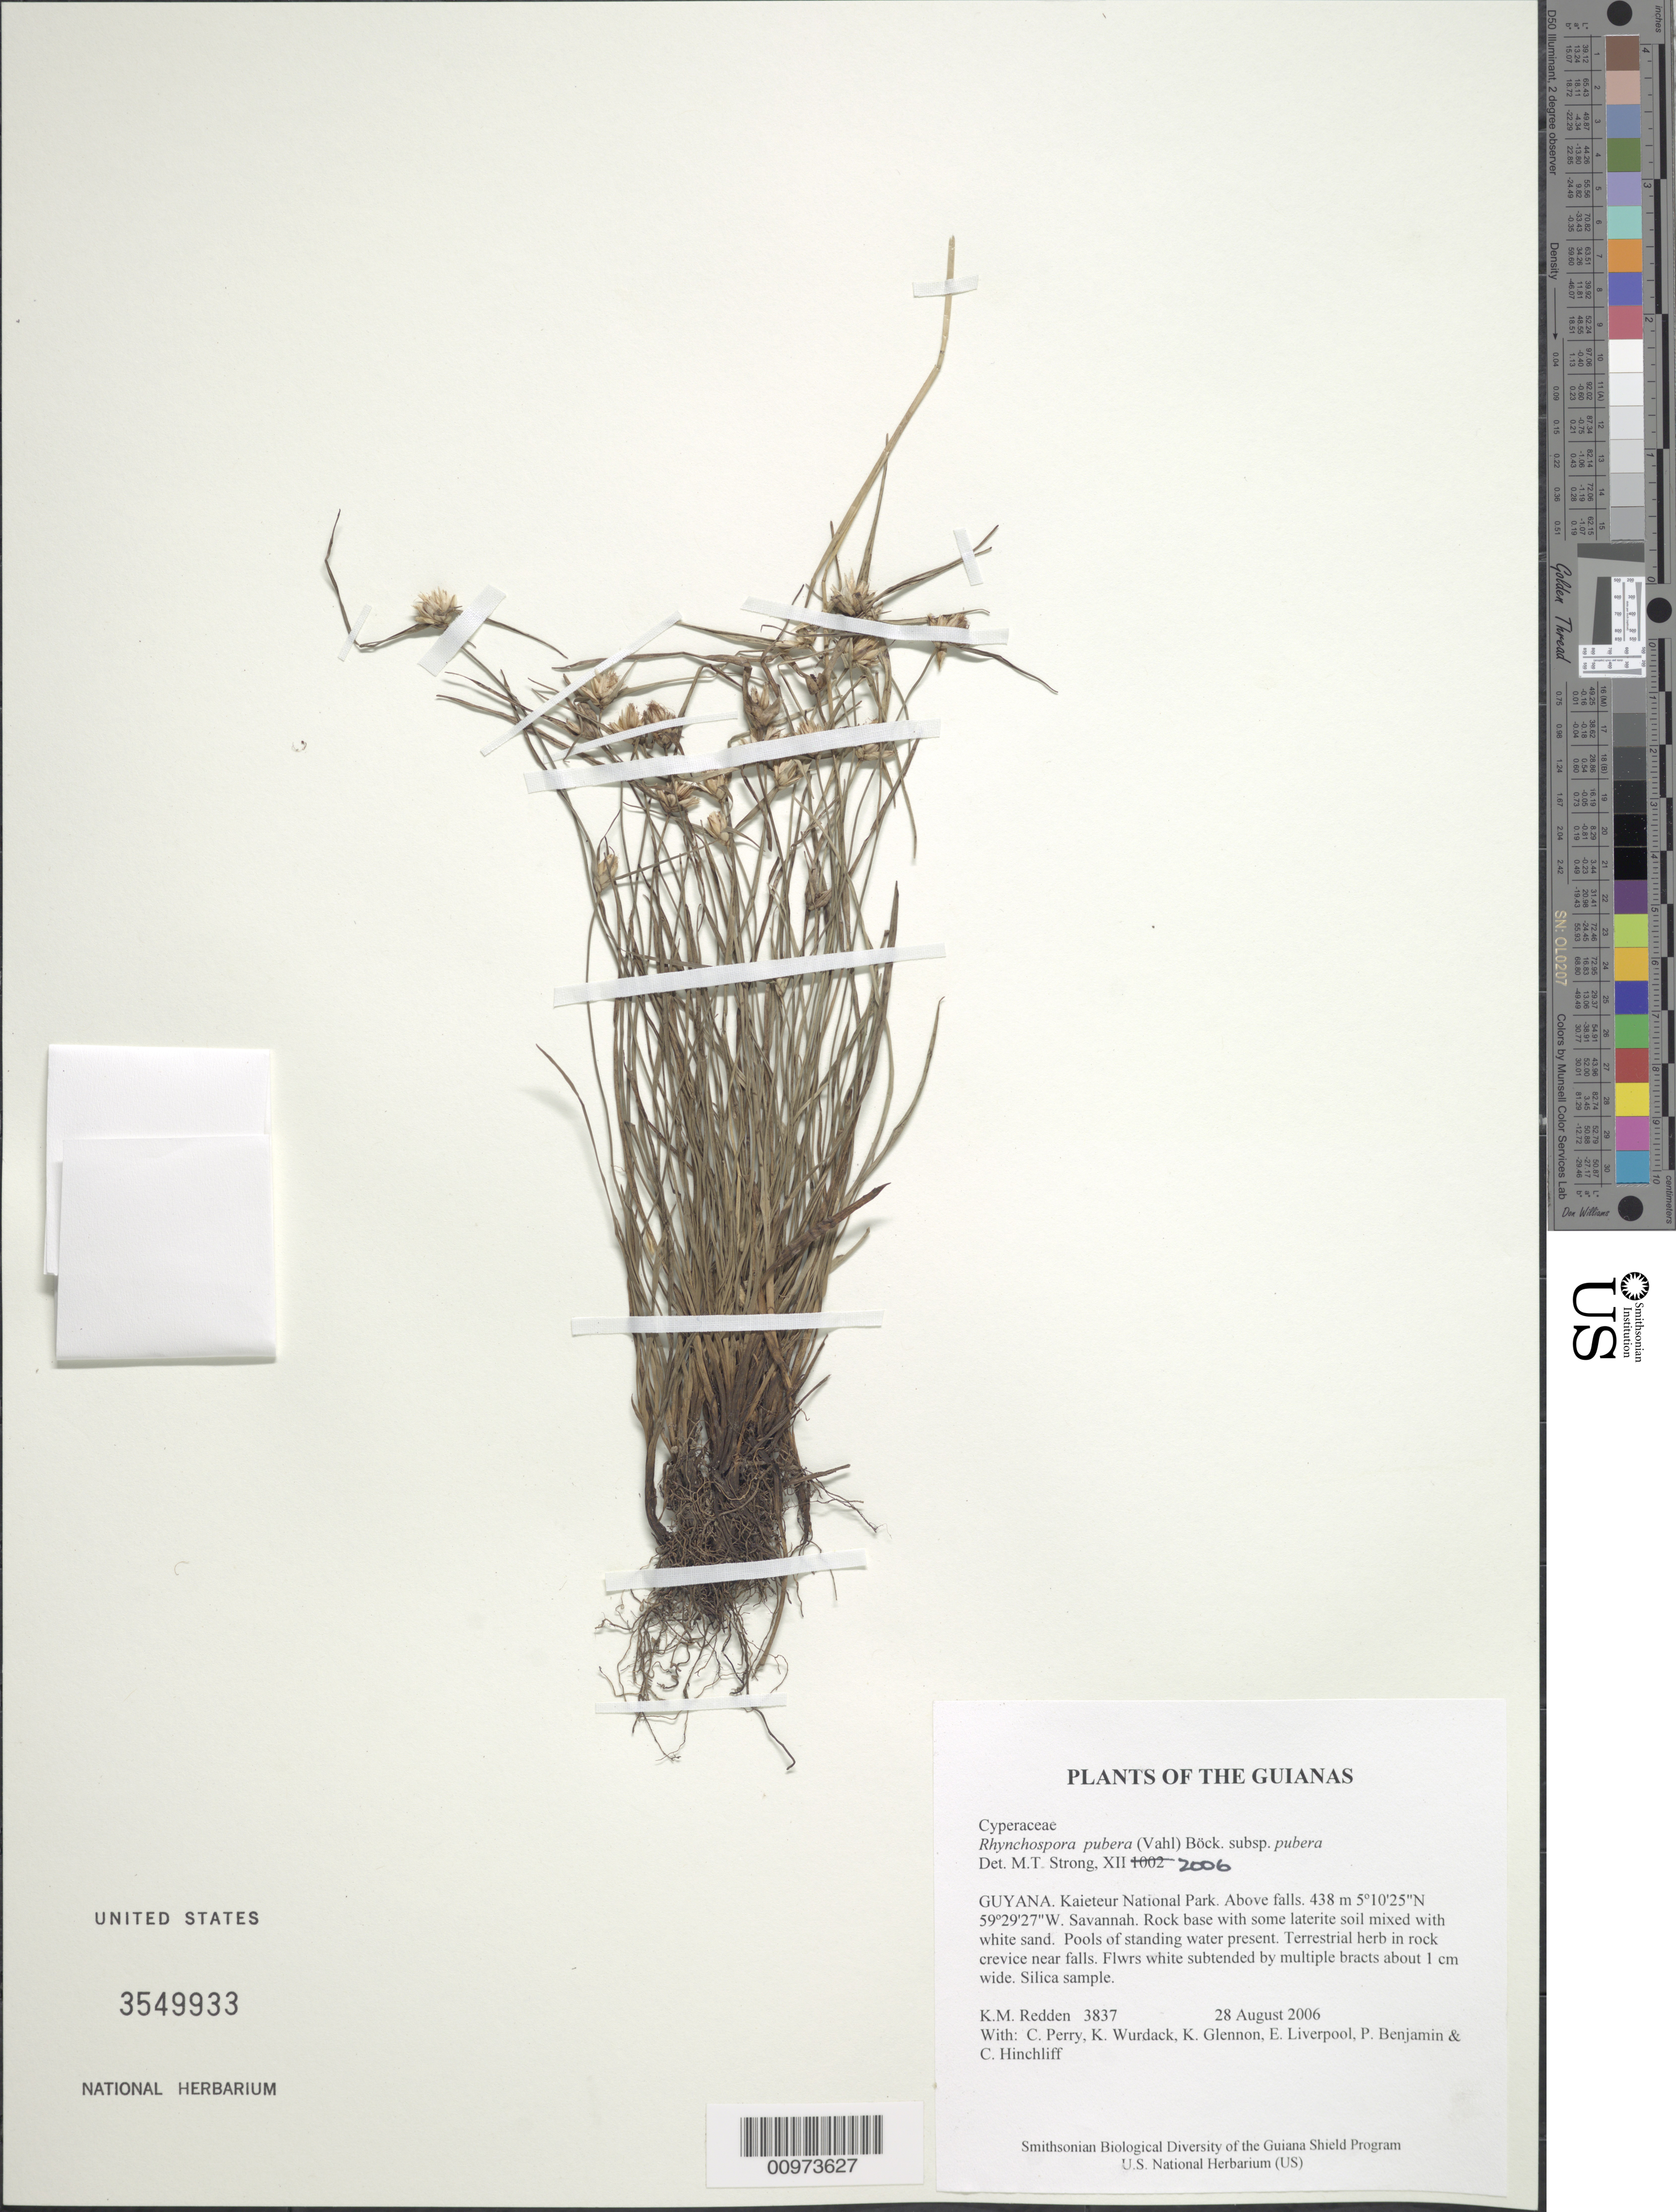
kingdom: Plantae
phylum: Tracheophyta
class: Liliopsida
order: Poales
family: Cyperaceae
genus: Rhynchospora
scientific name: Rhynchospora pubera subsp. pubera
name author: (Vahl) Boeckeler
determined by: Strong, M. T., (US), Smithsonian Institution - National Museum of Natural History (UNITED STATES)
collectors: K. M. Redden, C. Perry, K. Wurdack, K. Glennon, E. Liverpool, P. Benjamin & C. E. Hinchliff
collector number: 3837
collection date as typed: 28 August 2006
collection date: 2006-08-28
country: Guyana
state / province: Potaro-Siparuni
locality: Kaieteur National Park. Above falls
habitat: Savanna. Rock base with some laterite soil mixed with white sand. Pools of standing water present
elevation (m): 438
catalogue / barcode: US 3549933